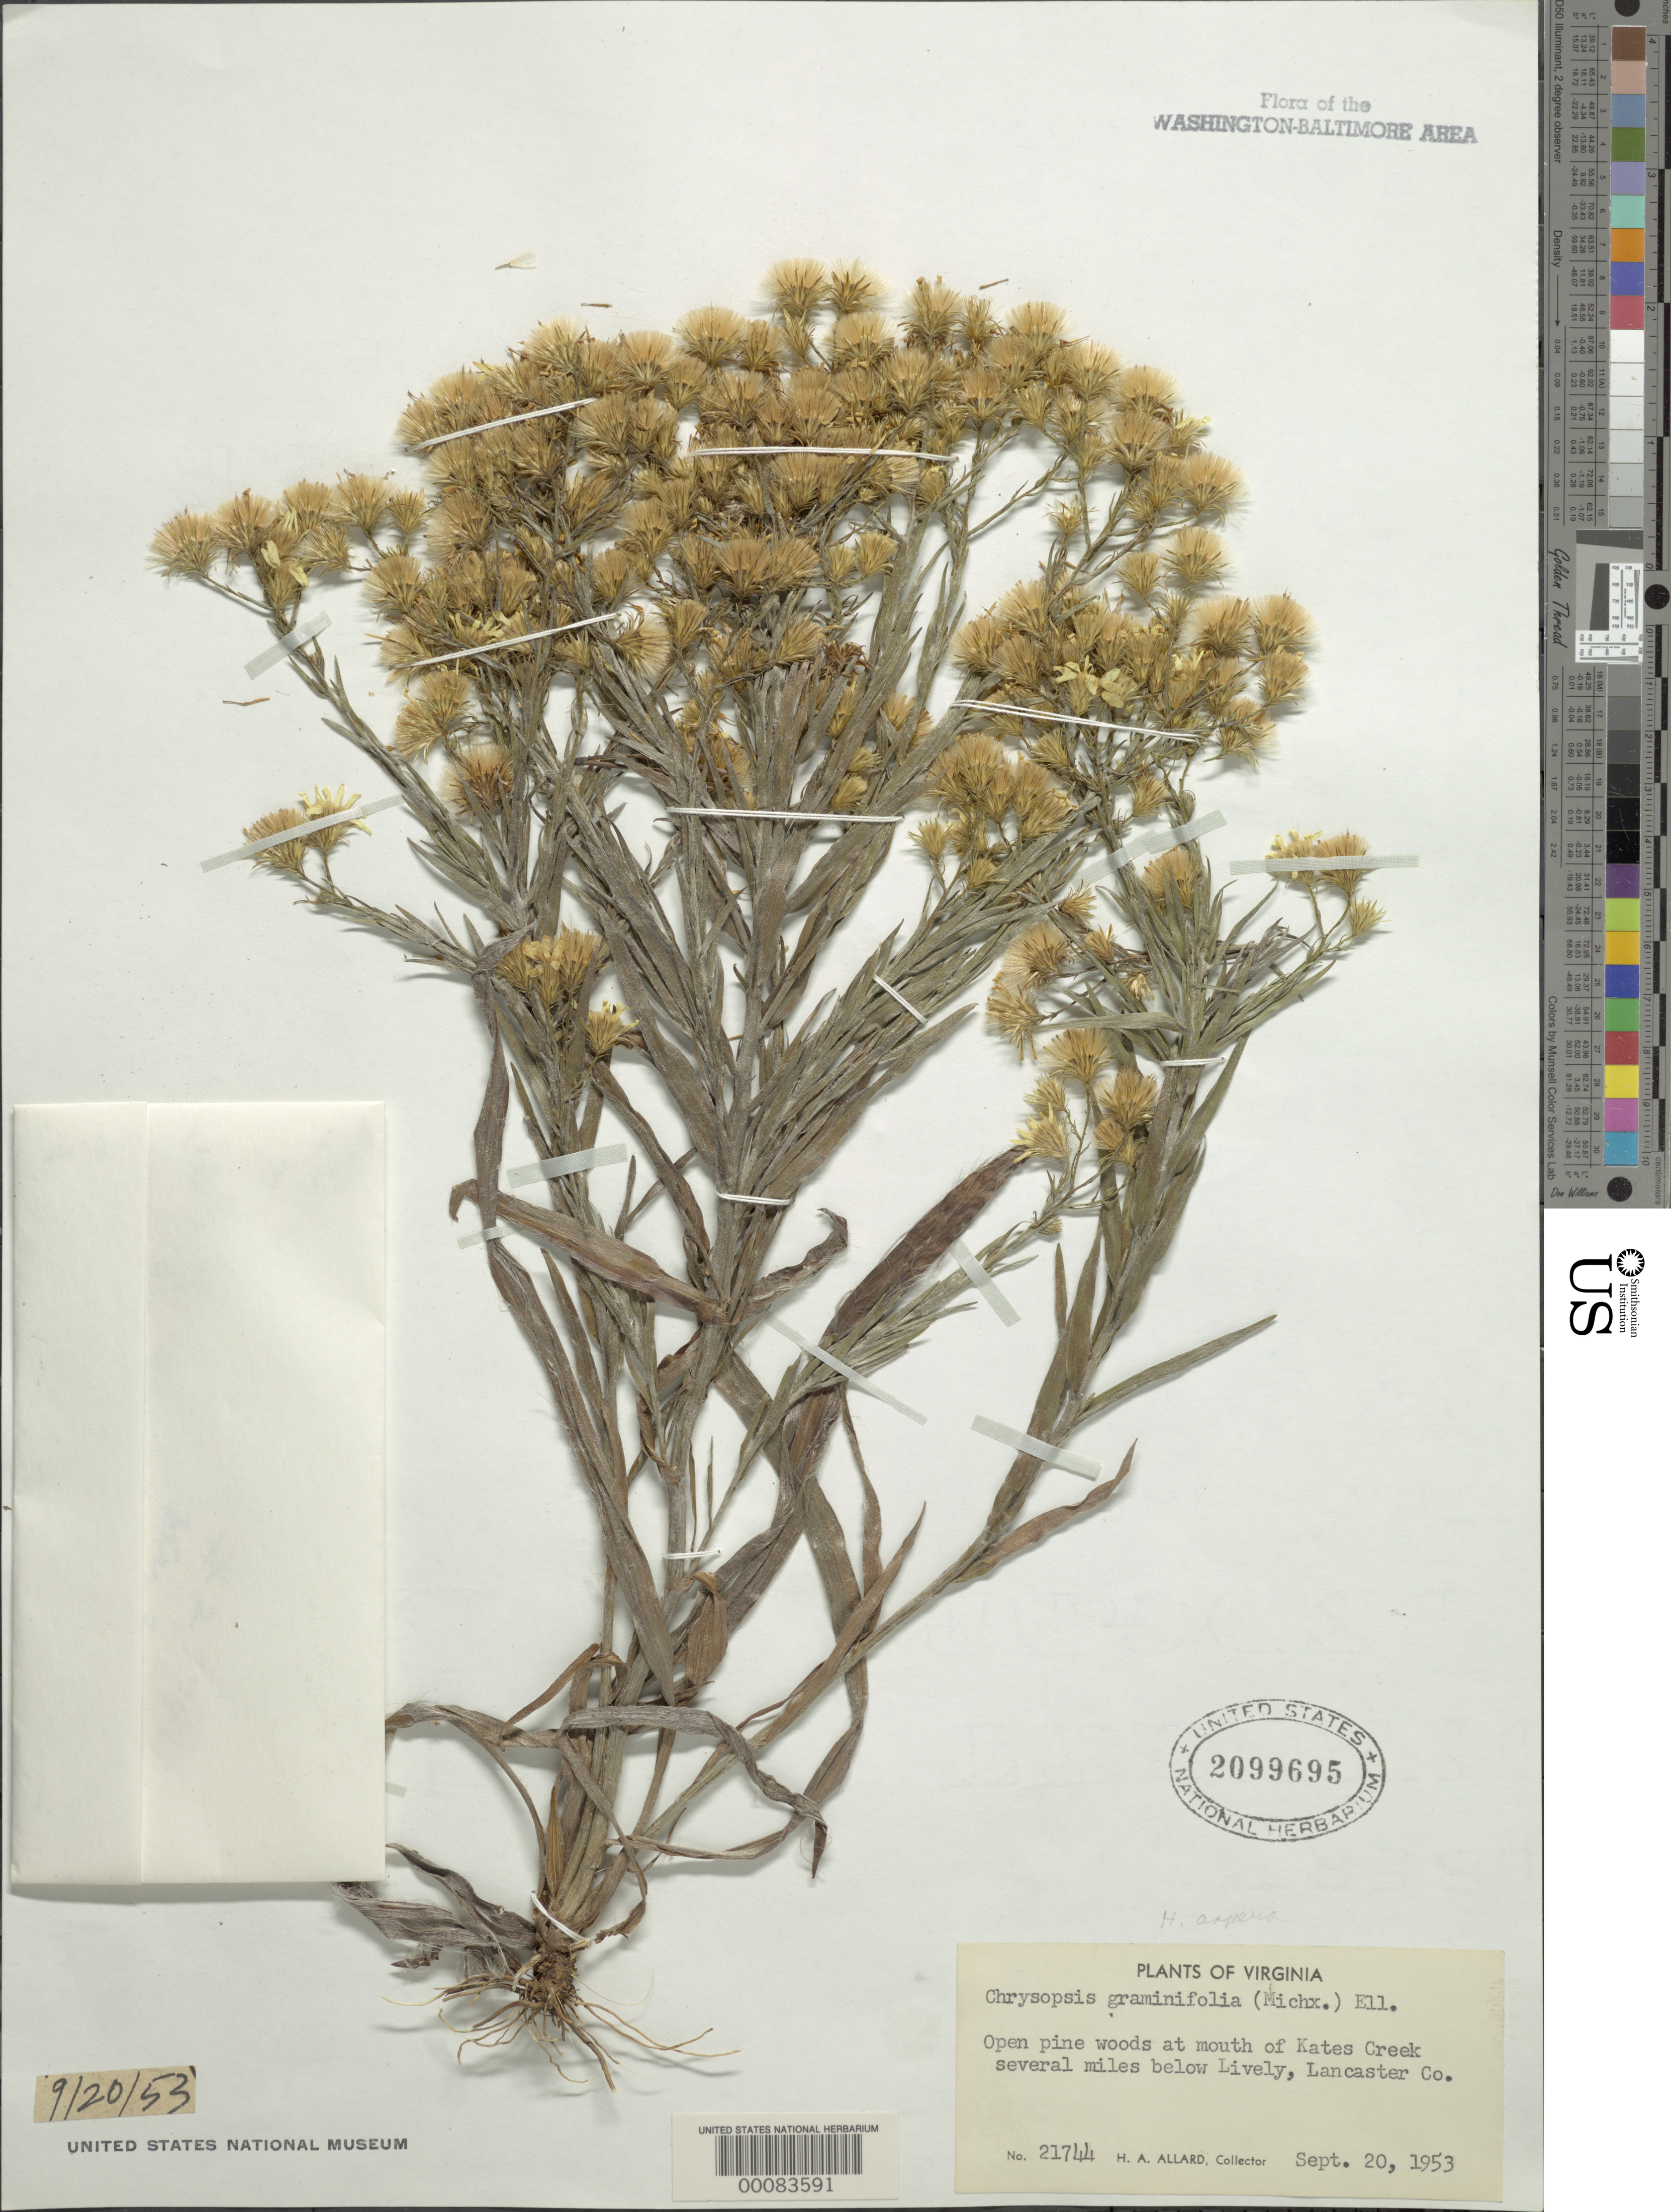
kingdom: Plantae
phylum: Tracheophyta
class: Magnoliopsida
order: Asterales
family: Asteraceae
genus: Chrysopsis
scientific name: Chrysopsis graminifolia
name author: (Michx.) Elliott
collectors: H. A. Allard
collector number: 21744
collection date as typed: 20 Sep 1953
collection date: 1953-09-20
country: United States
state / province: Virginia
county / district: Lancaster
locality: Mouth of Kates Creek below Lively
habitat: Open pine woods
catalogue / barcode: US 2099695